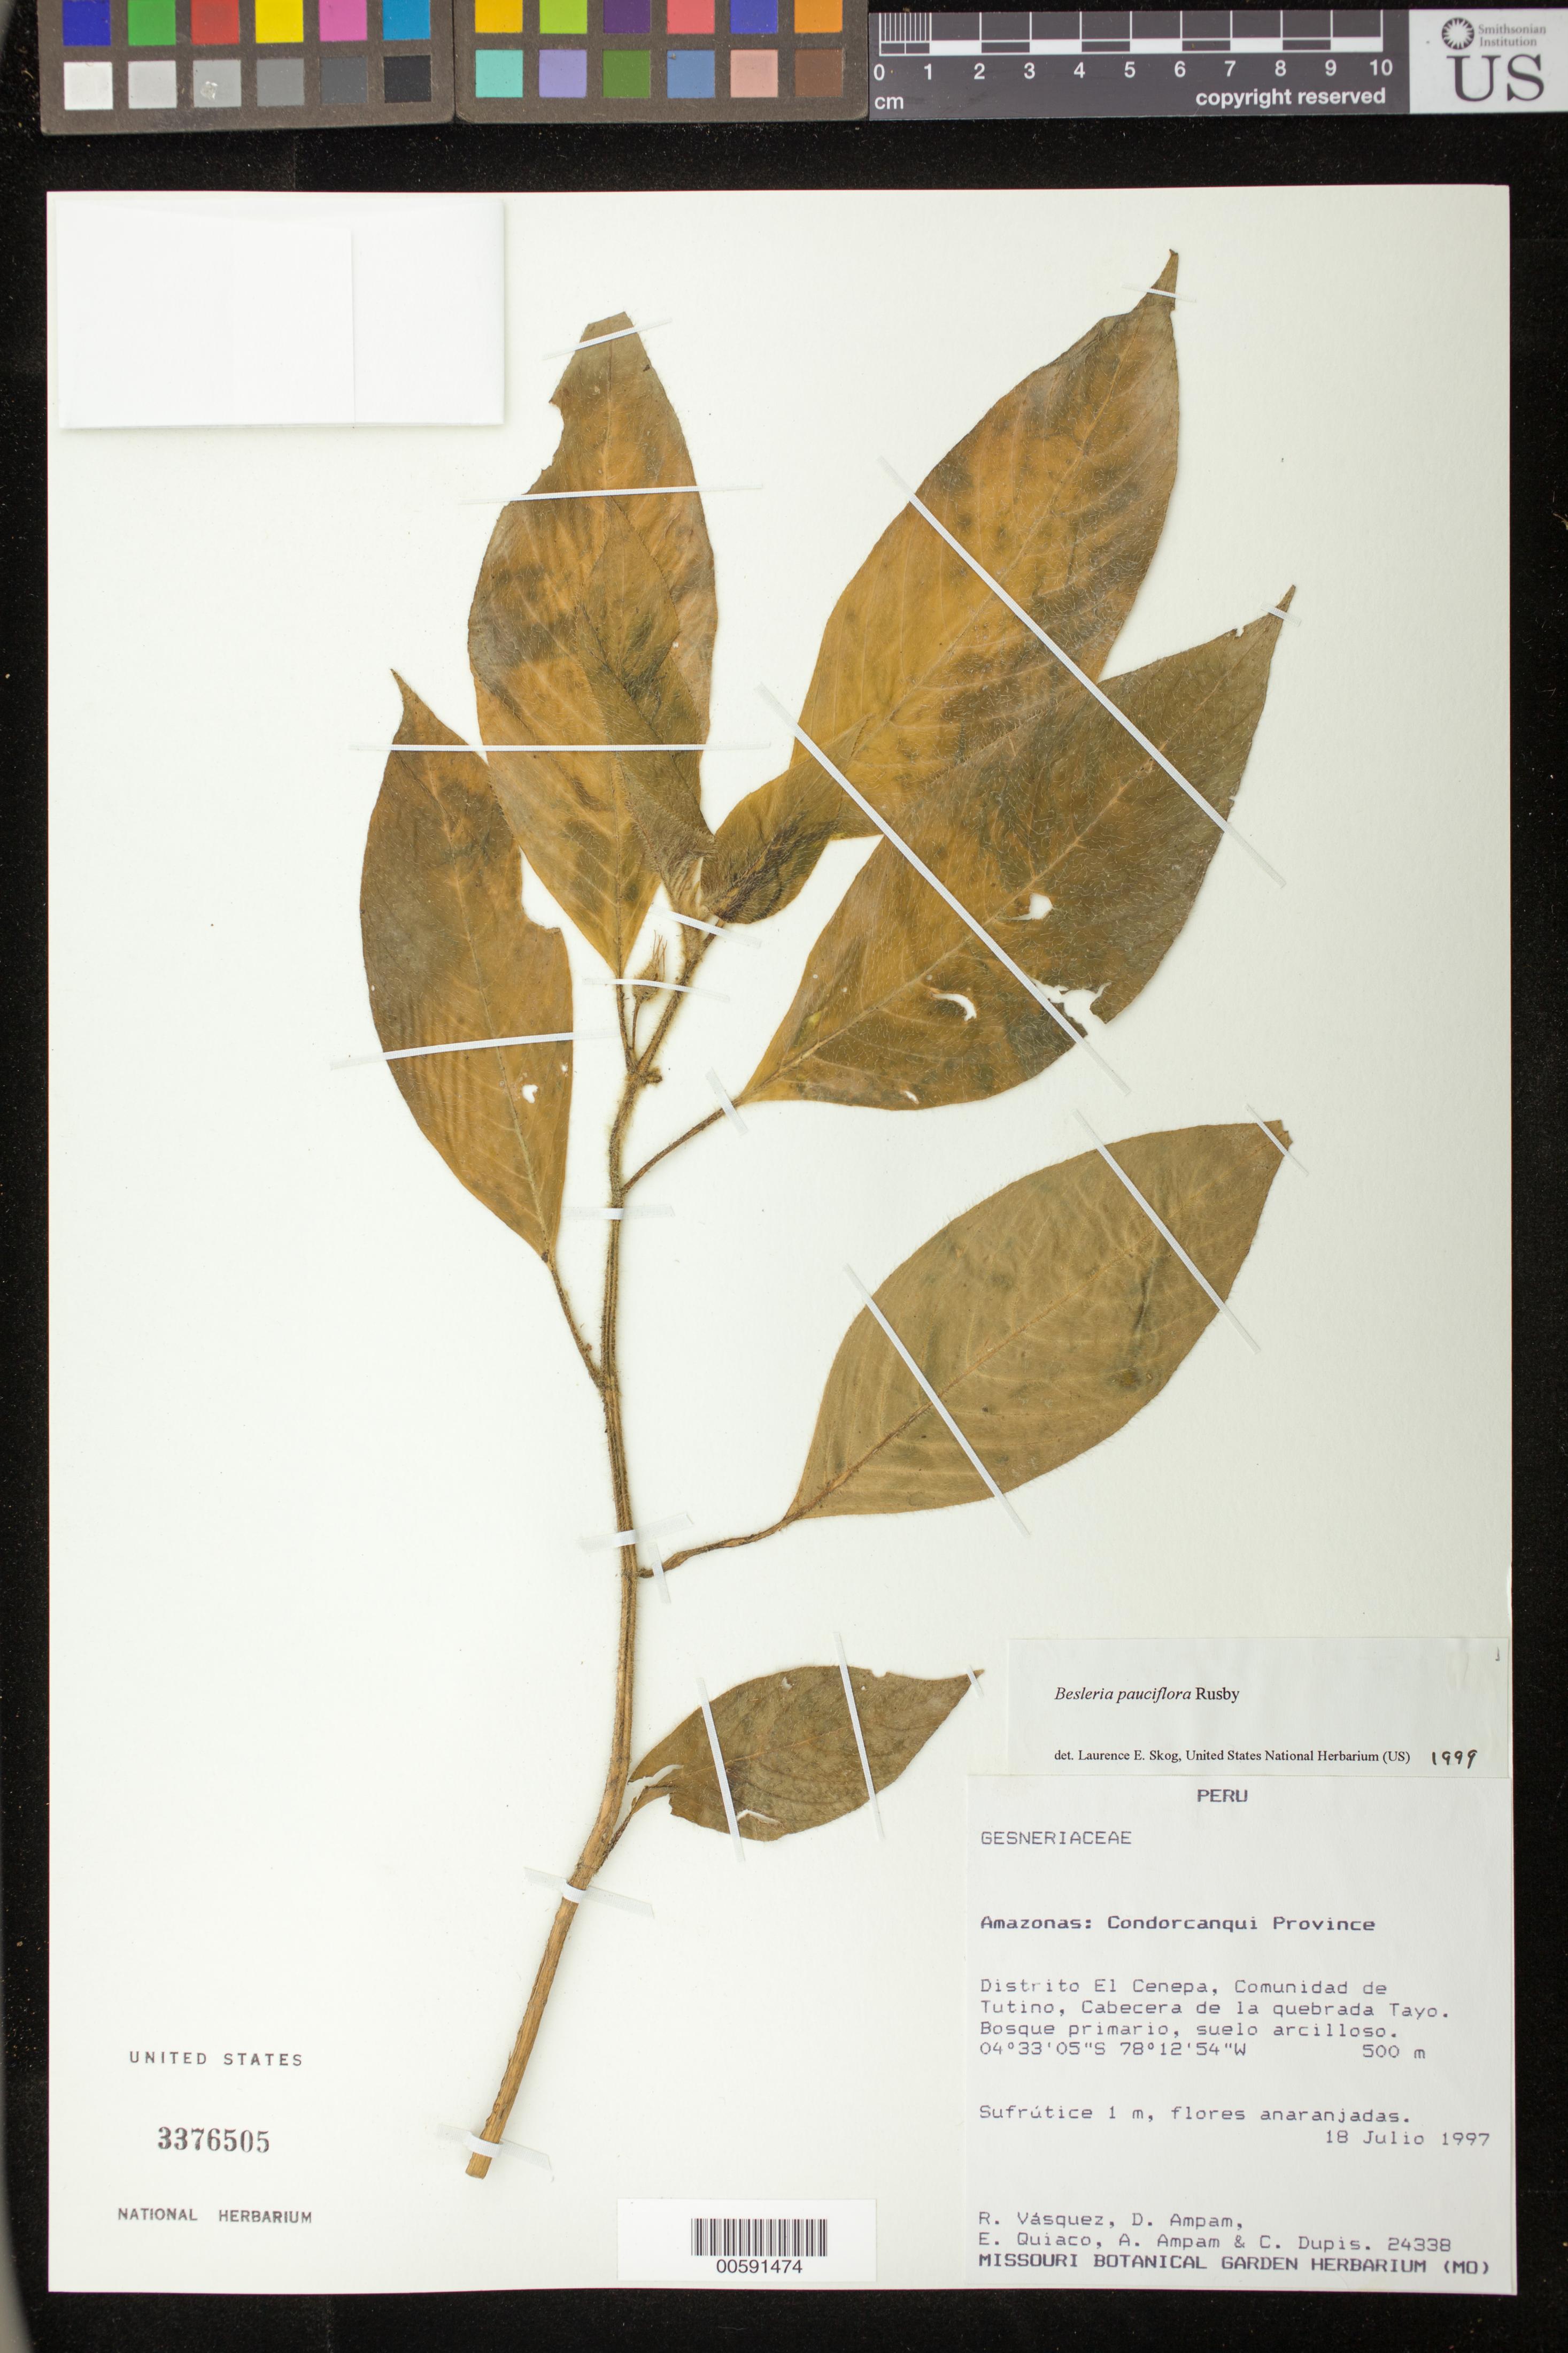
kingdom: Plantae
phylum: Tracheophyta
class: Magnoliopsida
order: Lamiales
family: Gesneriaceae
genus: Besleria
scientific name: Besleria pauciflora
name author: Rusby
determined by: Skog, Laurence E.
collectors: R. Vásquez, D. Ampam, E. Quiaco, A. Ampam & C. Dupis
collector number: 24338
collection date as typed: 18 Jul 1997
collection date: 1997-07-18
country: Peru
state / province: Amazonas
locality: Prov. Condorcanqui; Dtto. El Cenepa, comunidad de Tutino, cabecera de la quebrada Tayo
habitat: Bosque primario; suelo arcilloso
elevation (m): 500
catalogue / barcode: US 3376505